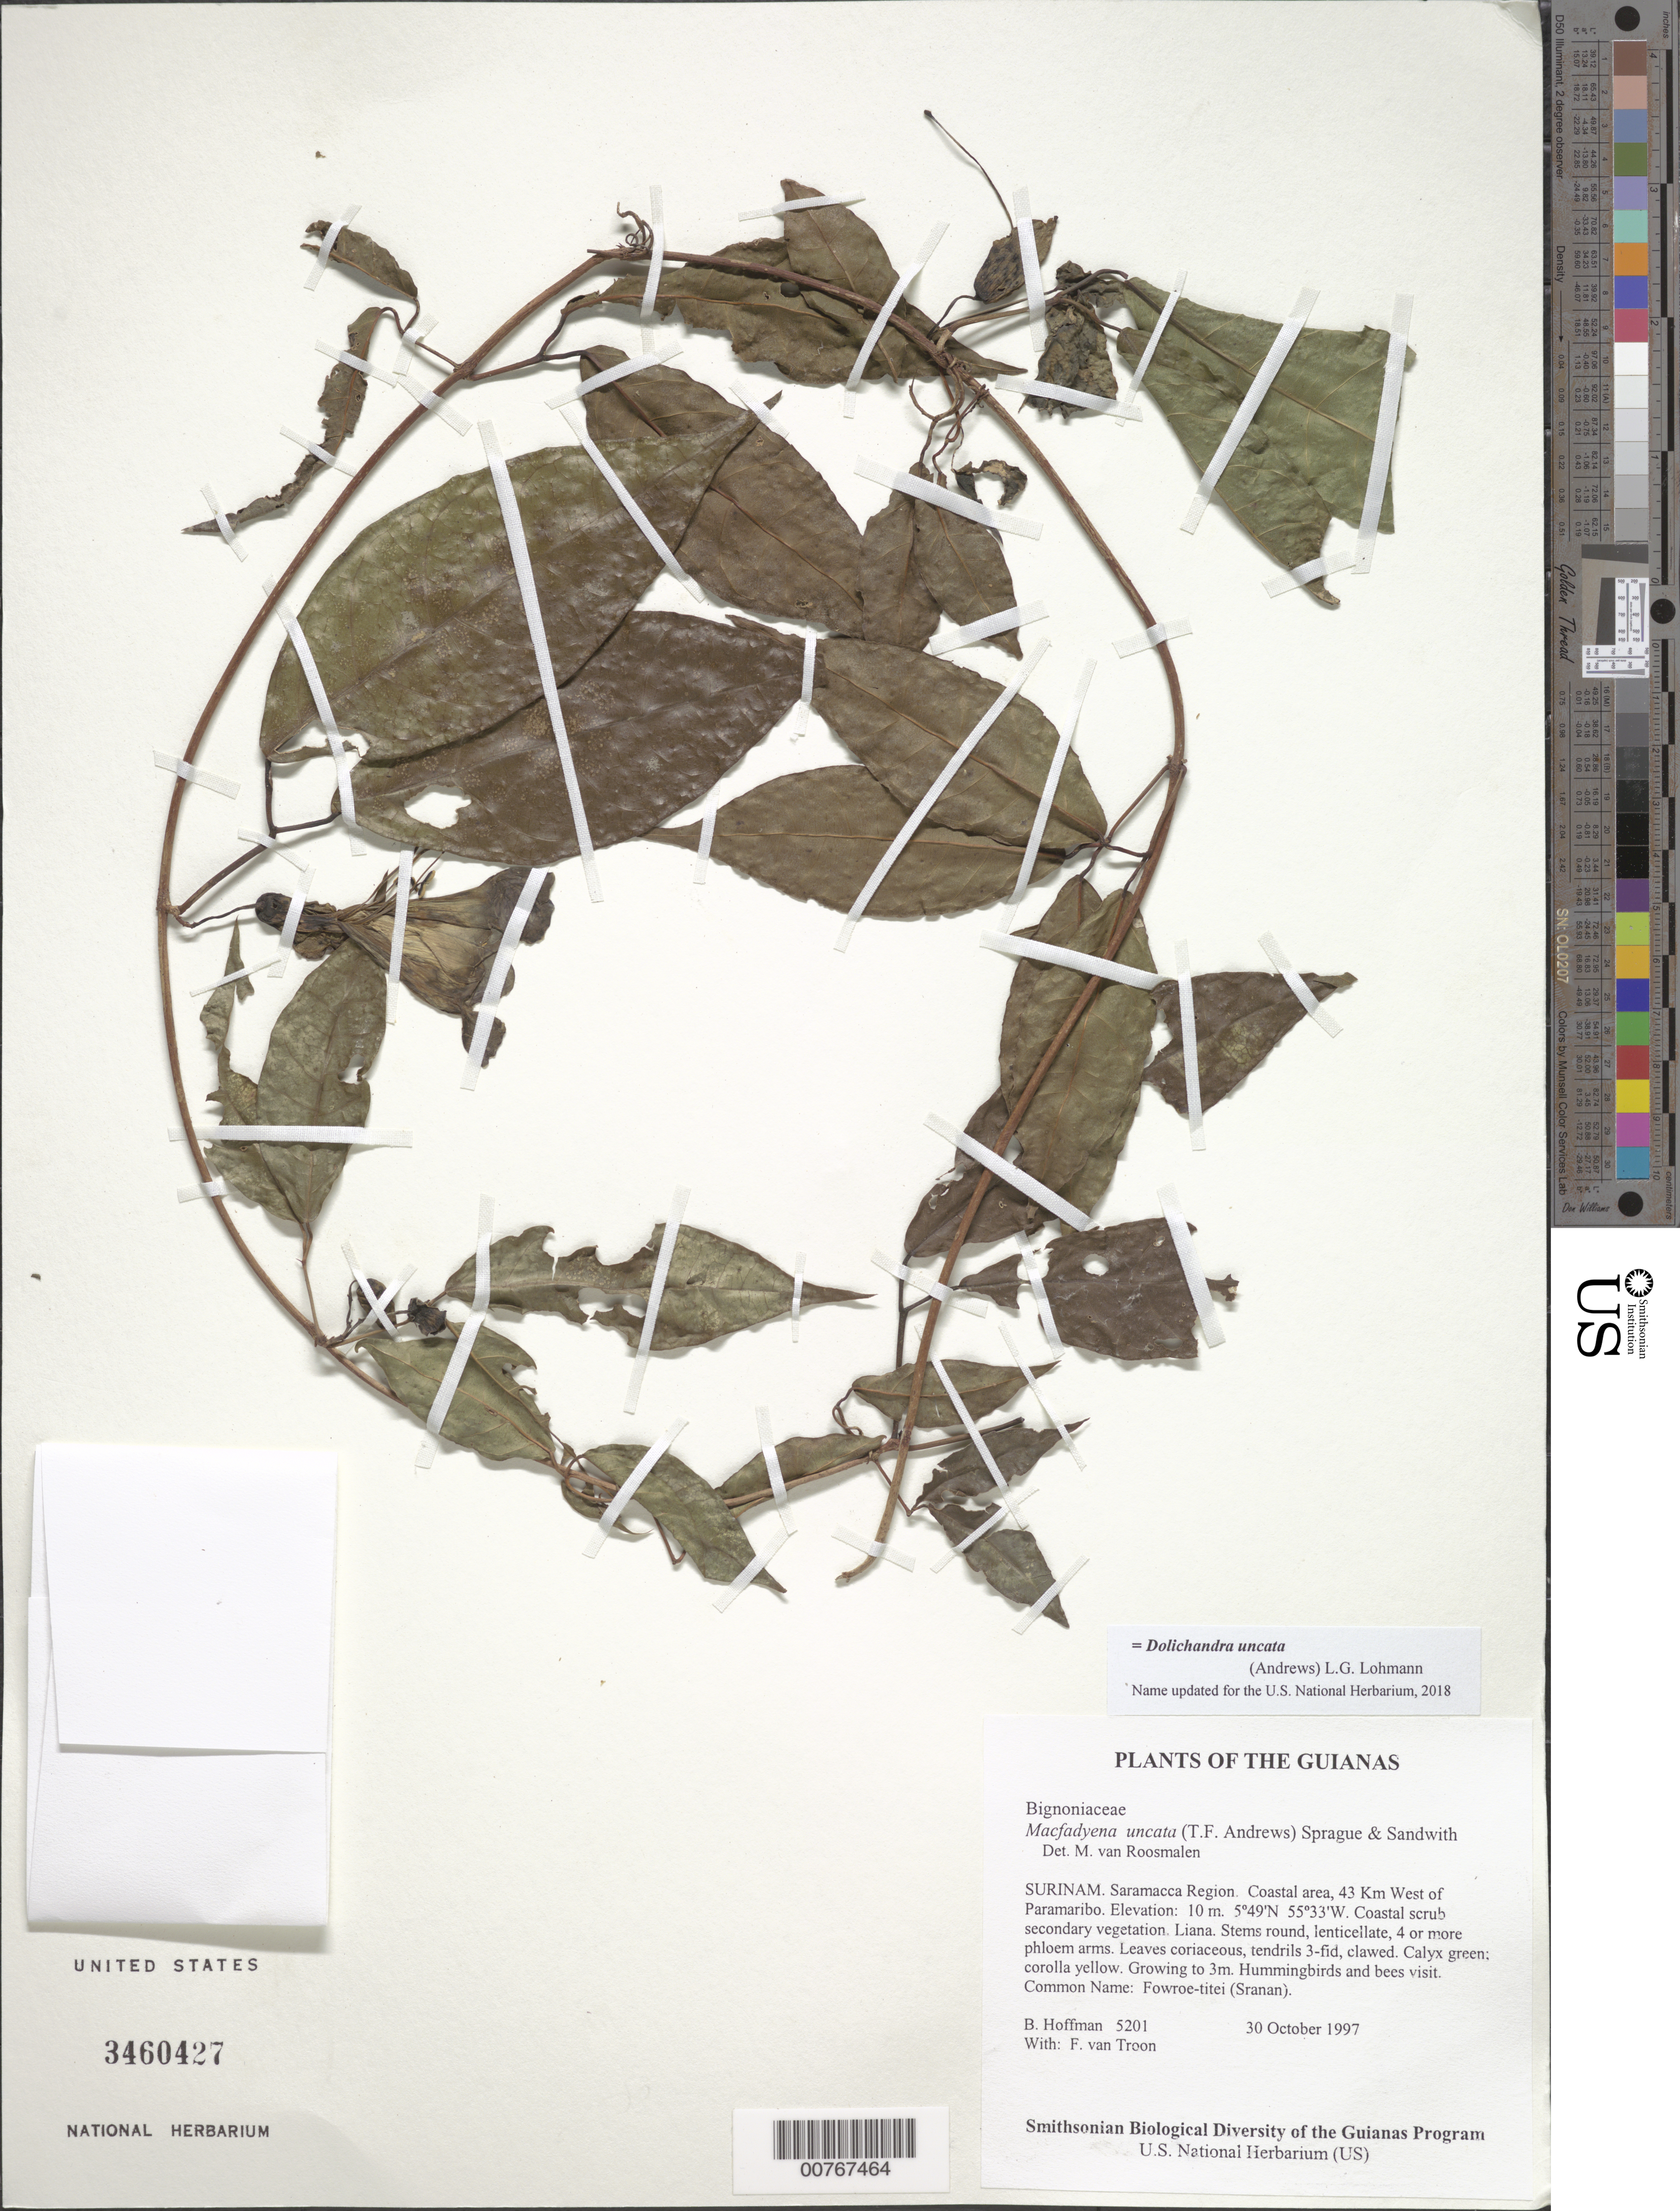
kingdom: Plantae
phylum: Tracheophyta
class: Magnoliopsida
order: Lamiales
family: Bignoniaceae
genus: Dolichandra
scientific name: Dolichandra uncata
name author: (Andrews) L.G. Lohmann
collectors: B. Hoffman & F. Troon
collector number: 5201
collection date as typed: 30 October 1997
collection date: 1997-10-30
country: Suriname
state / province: Saramacca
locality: Coastal area, 43 Km West of Paramaribo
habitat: Coastal scrub secondary vegetation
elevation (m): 10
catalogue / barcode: US 3460427